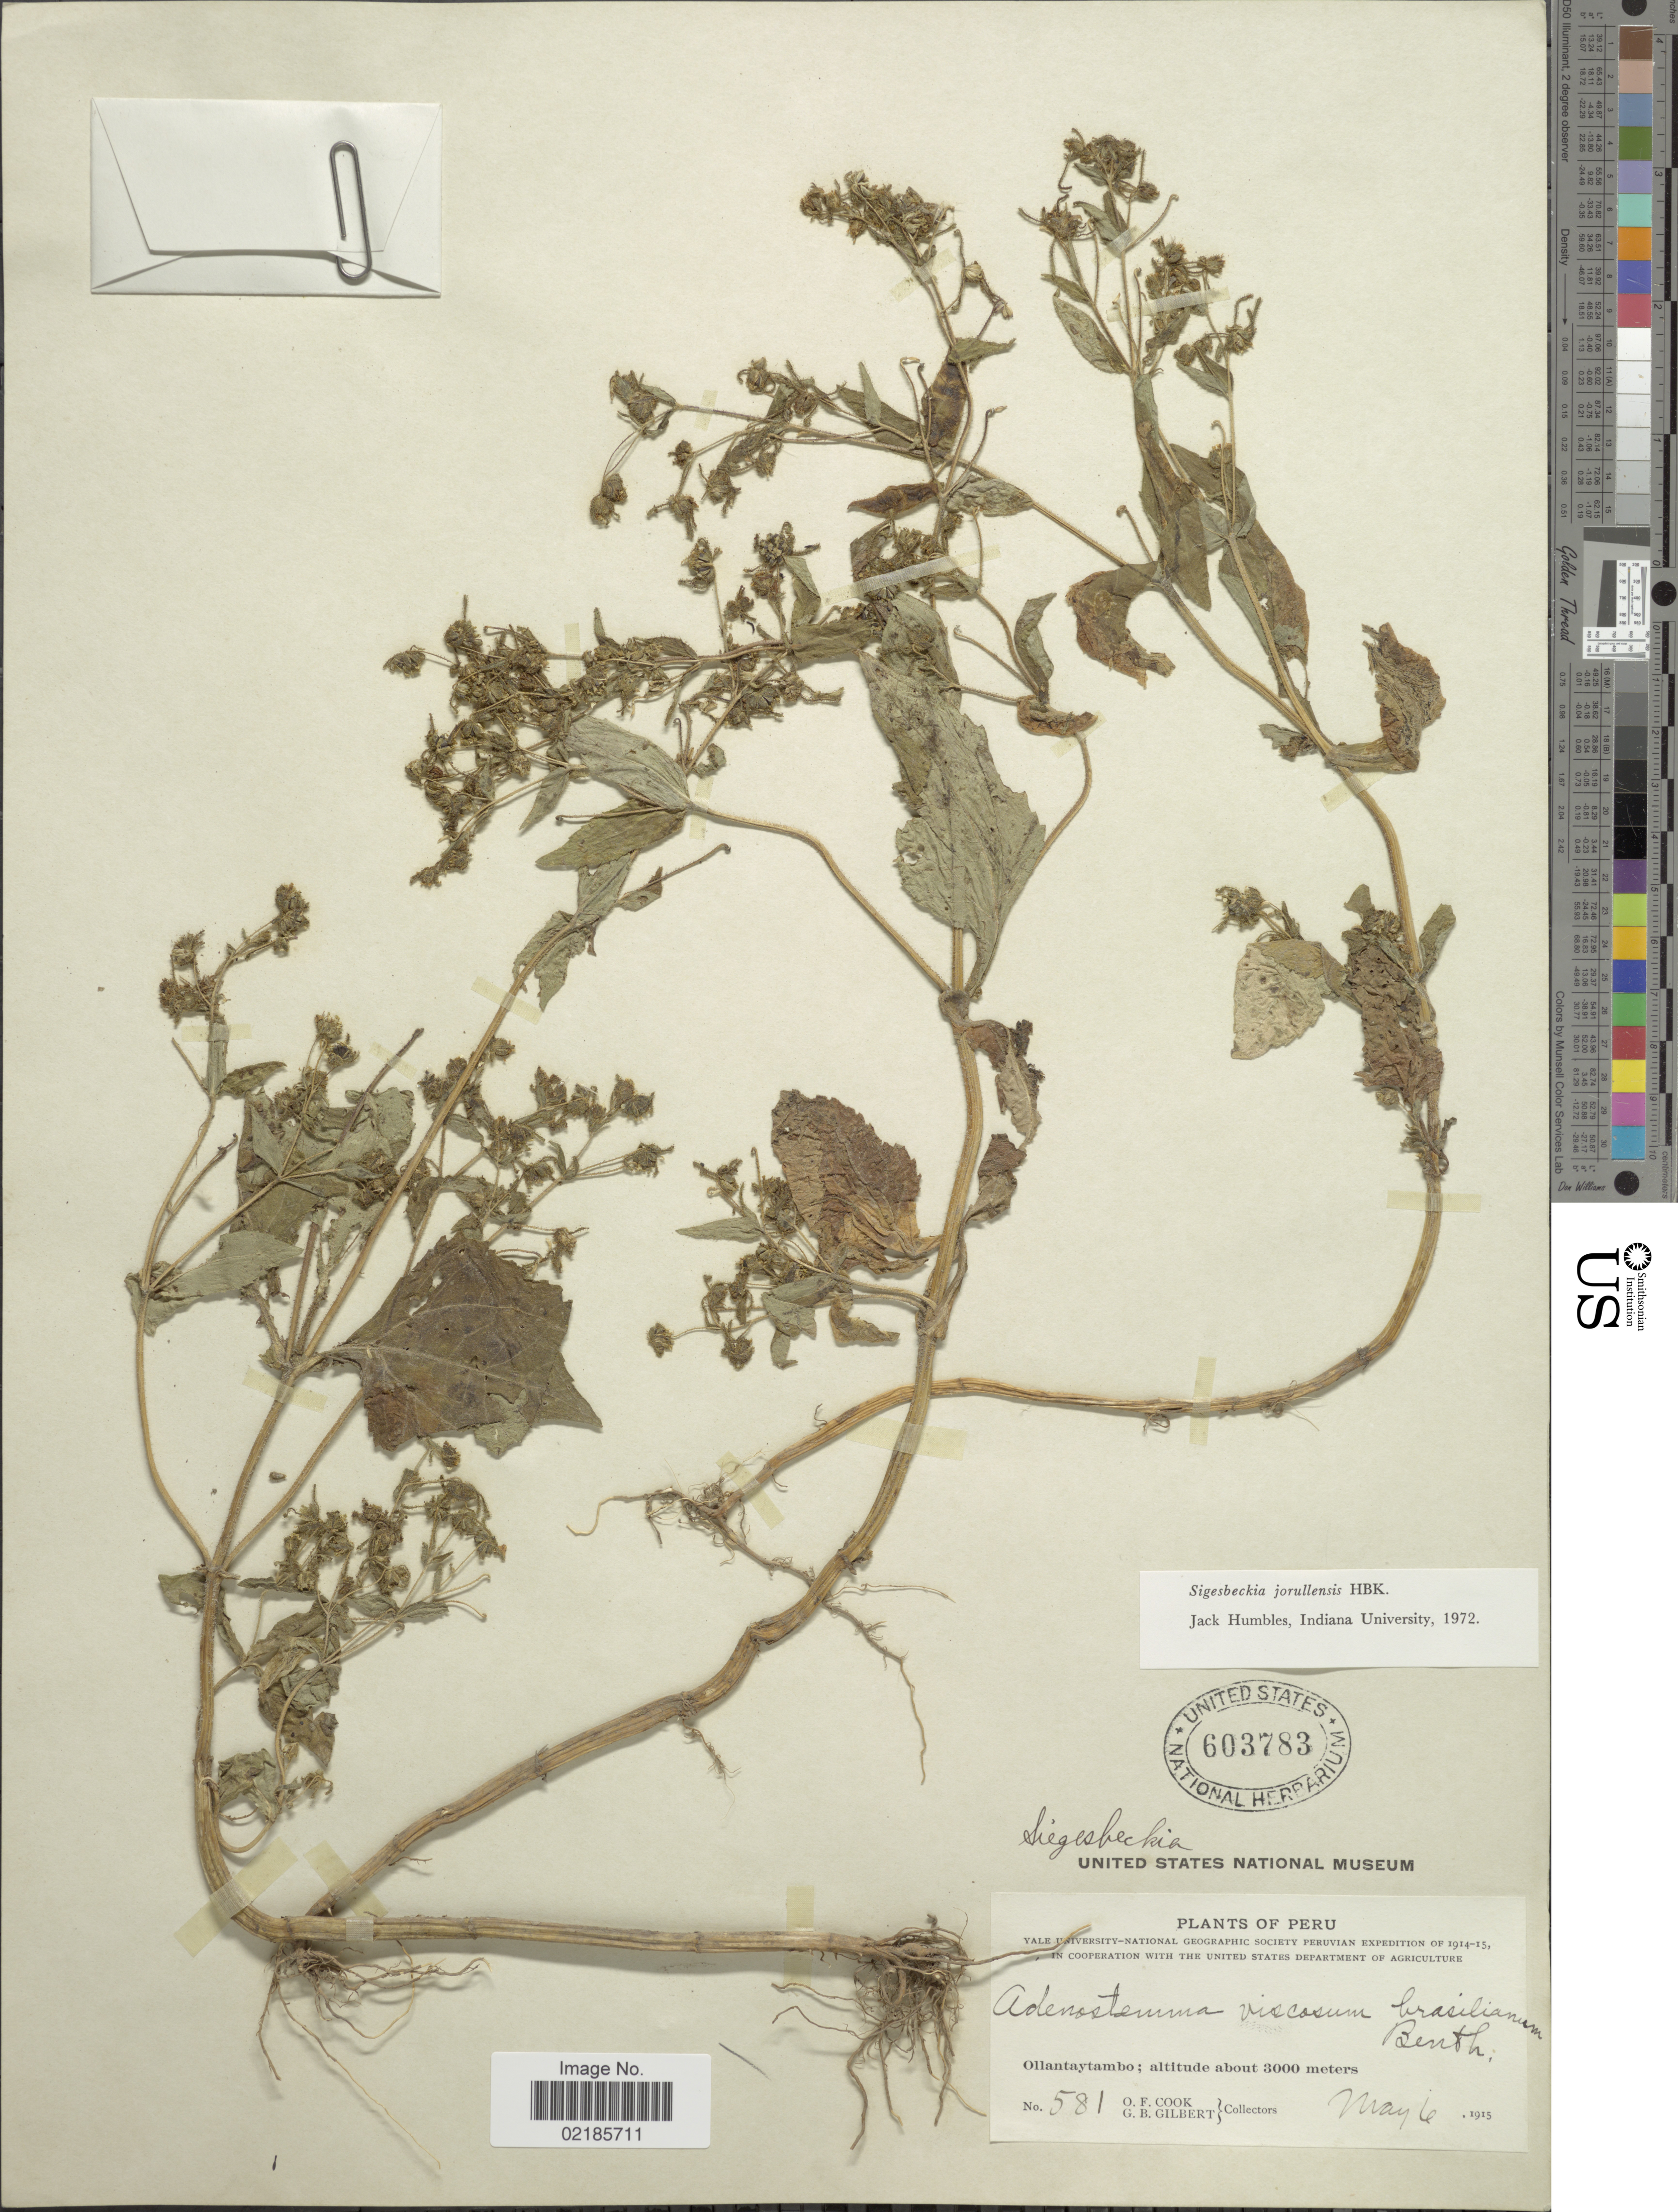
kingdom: Plantae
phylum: Tracheophyta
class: Magnoliopsida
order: Asterales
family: Asteraceae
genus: Sigesbeckia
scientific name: Sigesbeckia jorullensis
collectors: O. F. Cook & G. B. Gilbert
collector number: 581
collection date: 1915-05-06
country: Peru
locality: Ollantaytambo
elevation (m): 3000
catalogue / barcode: US 603783